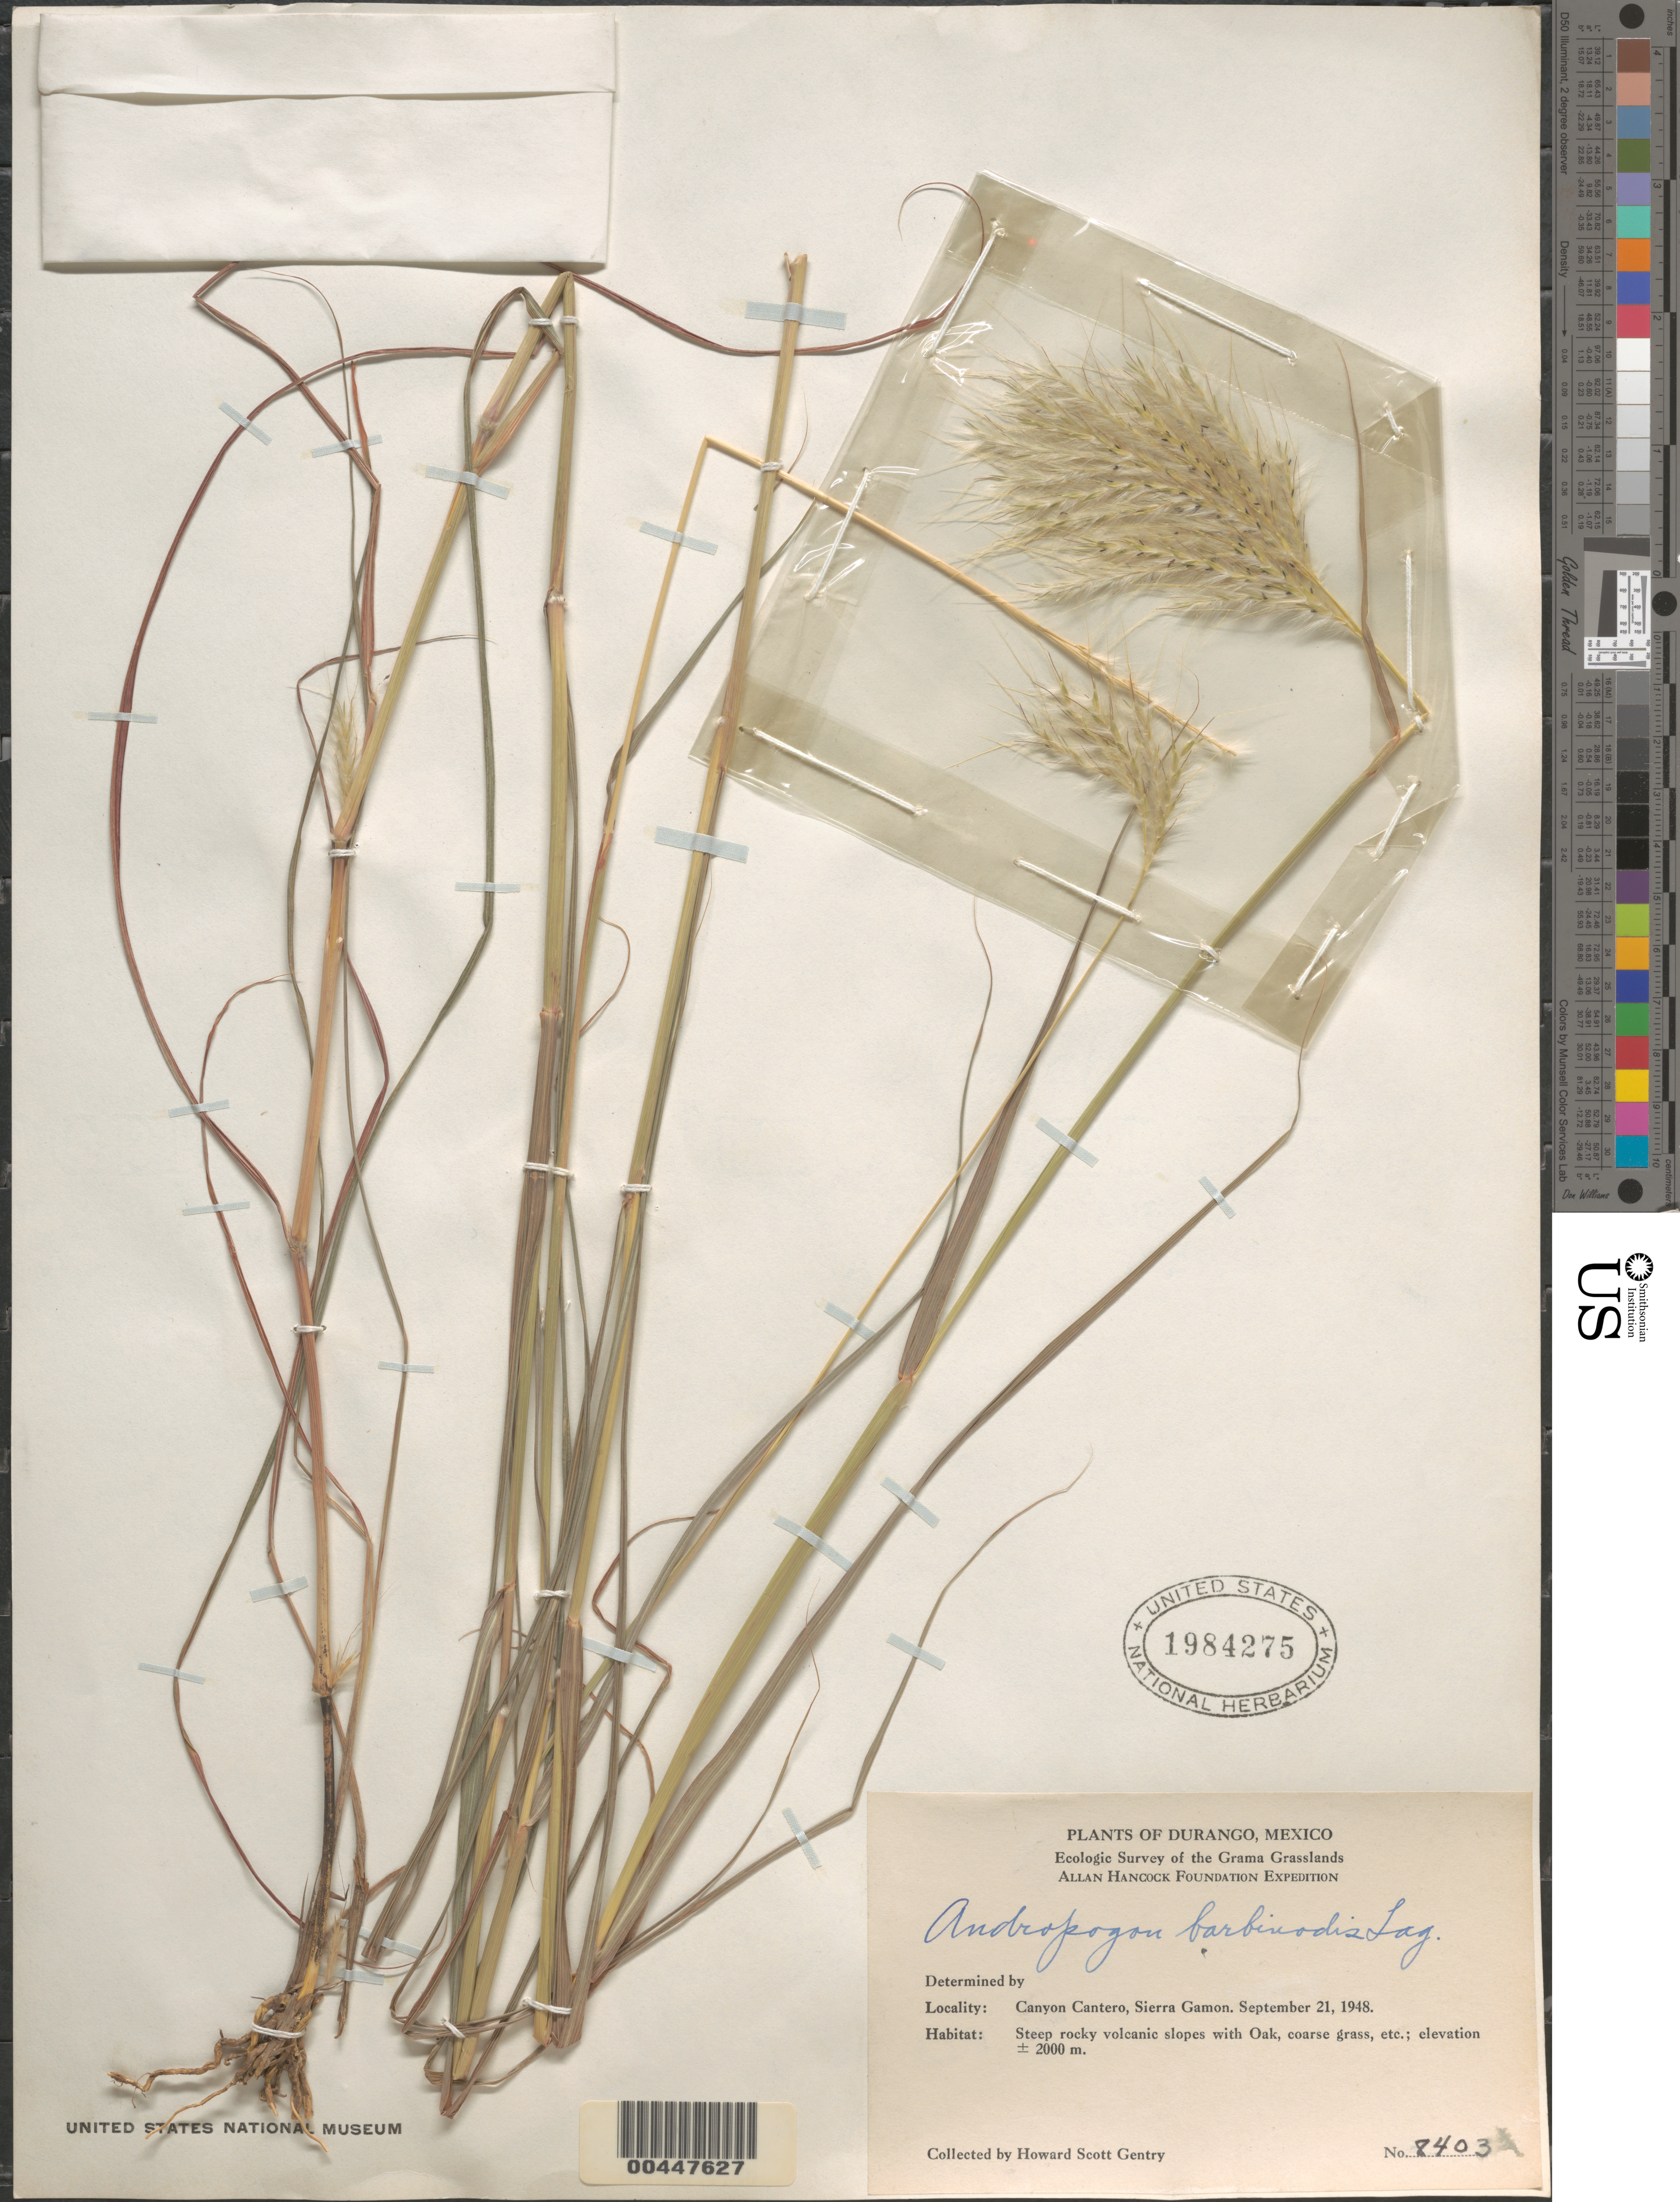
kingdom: Plantae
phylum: Tracheophyta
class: Liliopsida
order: Poales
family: Poaceae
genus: Andropogon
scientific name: Andropogon barbinodis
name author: Lag.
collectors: H. S. Gentry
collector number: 8403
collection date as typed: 21 Sep 1948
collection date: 1948-09-21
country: Mexico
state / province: Durango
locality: Canyon Cantero, Sierra Gamon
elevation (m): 2000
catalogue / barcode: US 1984275